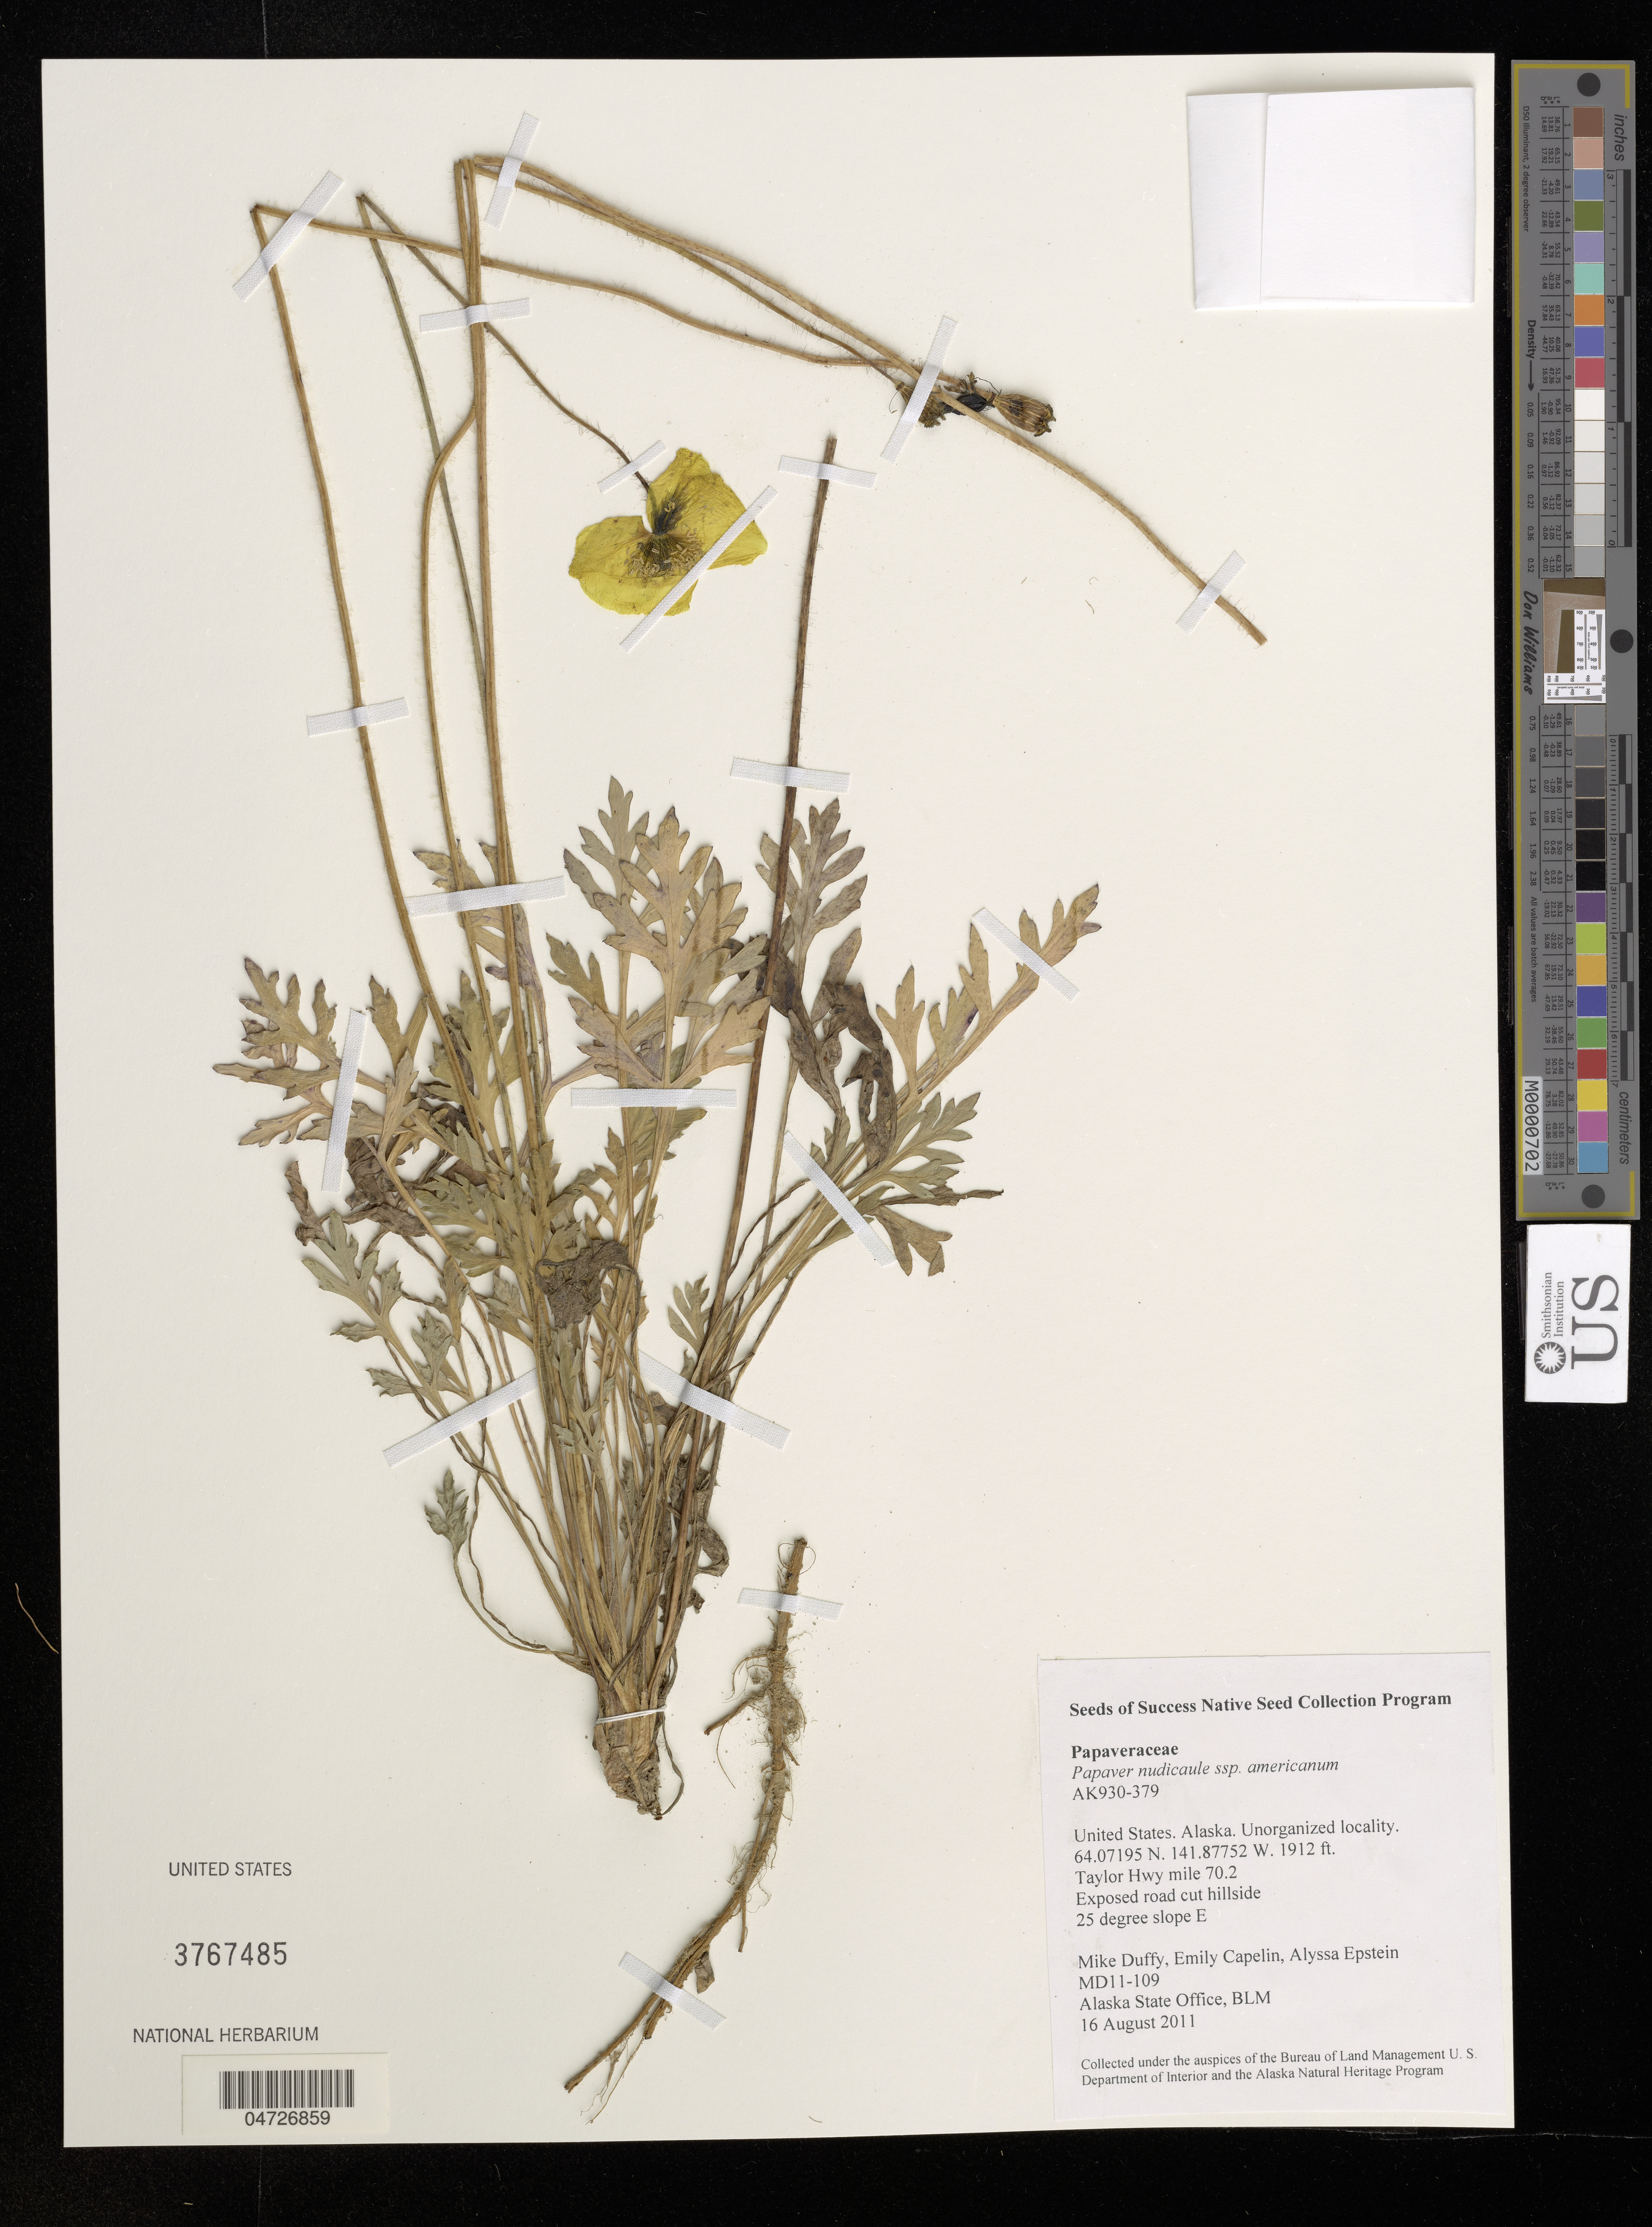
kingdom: Plantae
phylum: Tracheophyta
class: Magnoliopsida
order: Ranunculales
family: Papaveraceae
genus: Papaver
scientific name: Papaver nudicaule subsp. americanum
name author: Rändel ex D.F. Murray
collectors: M. Duffy, E. Capelin & A. Epstein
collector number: MD11-109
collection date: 2011-08-16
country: United States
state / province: Alaska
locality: Unorganized locality. Taylor Hwy mile 70.2. Exposed road cut hillside.?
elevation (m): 583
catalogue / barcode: US 3767485